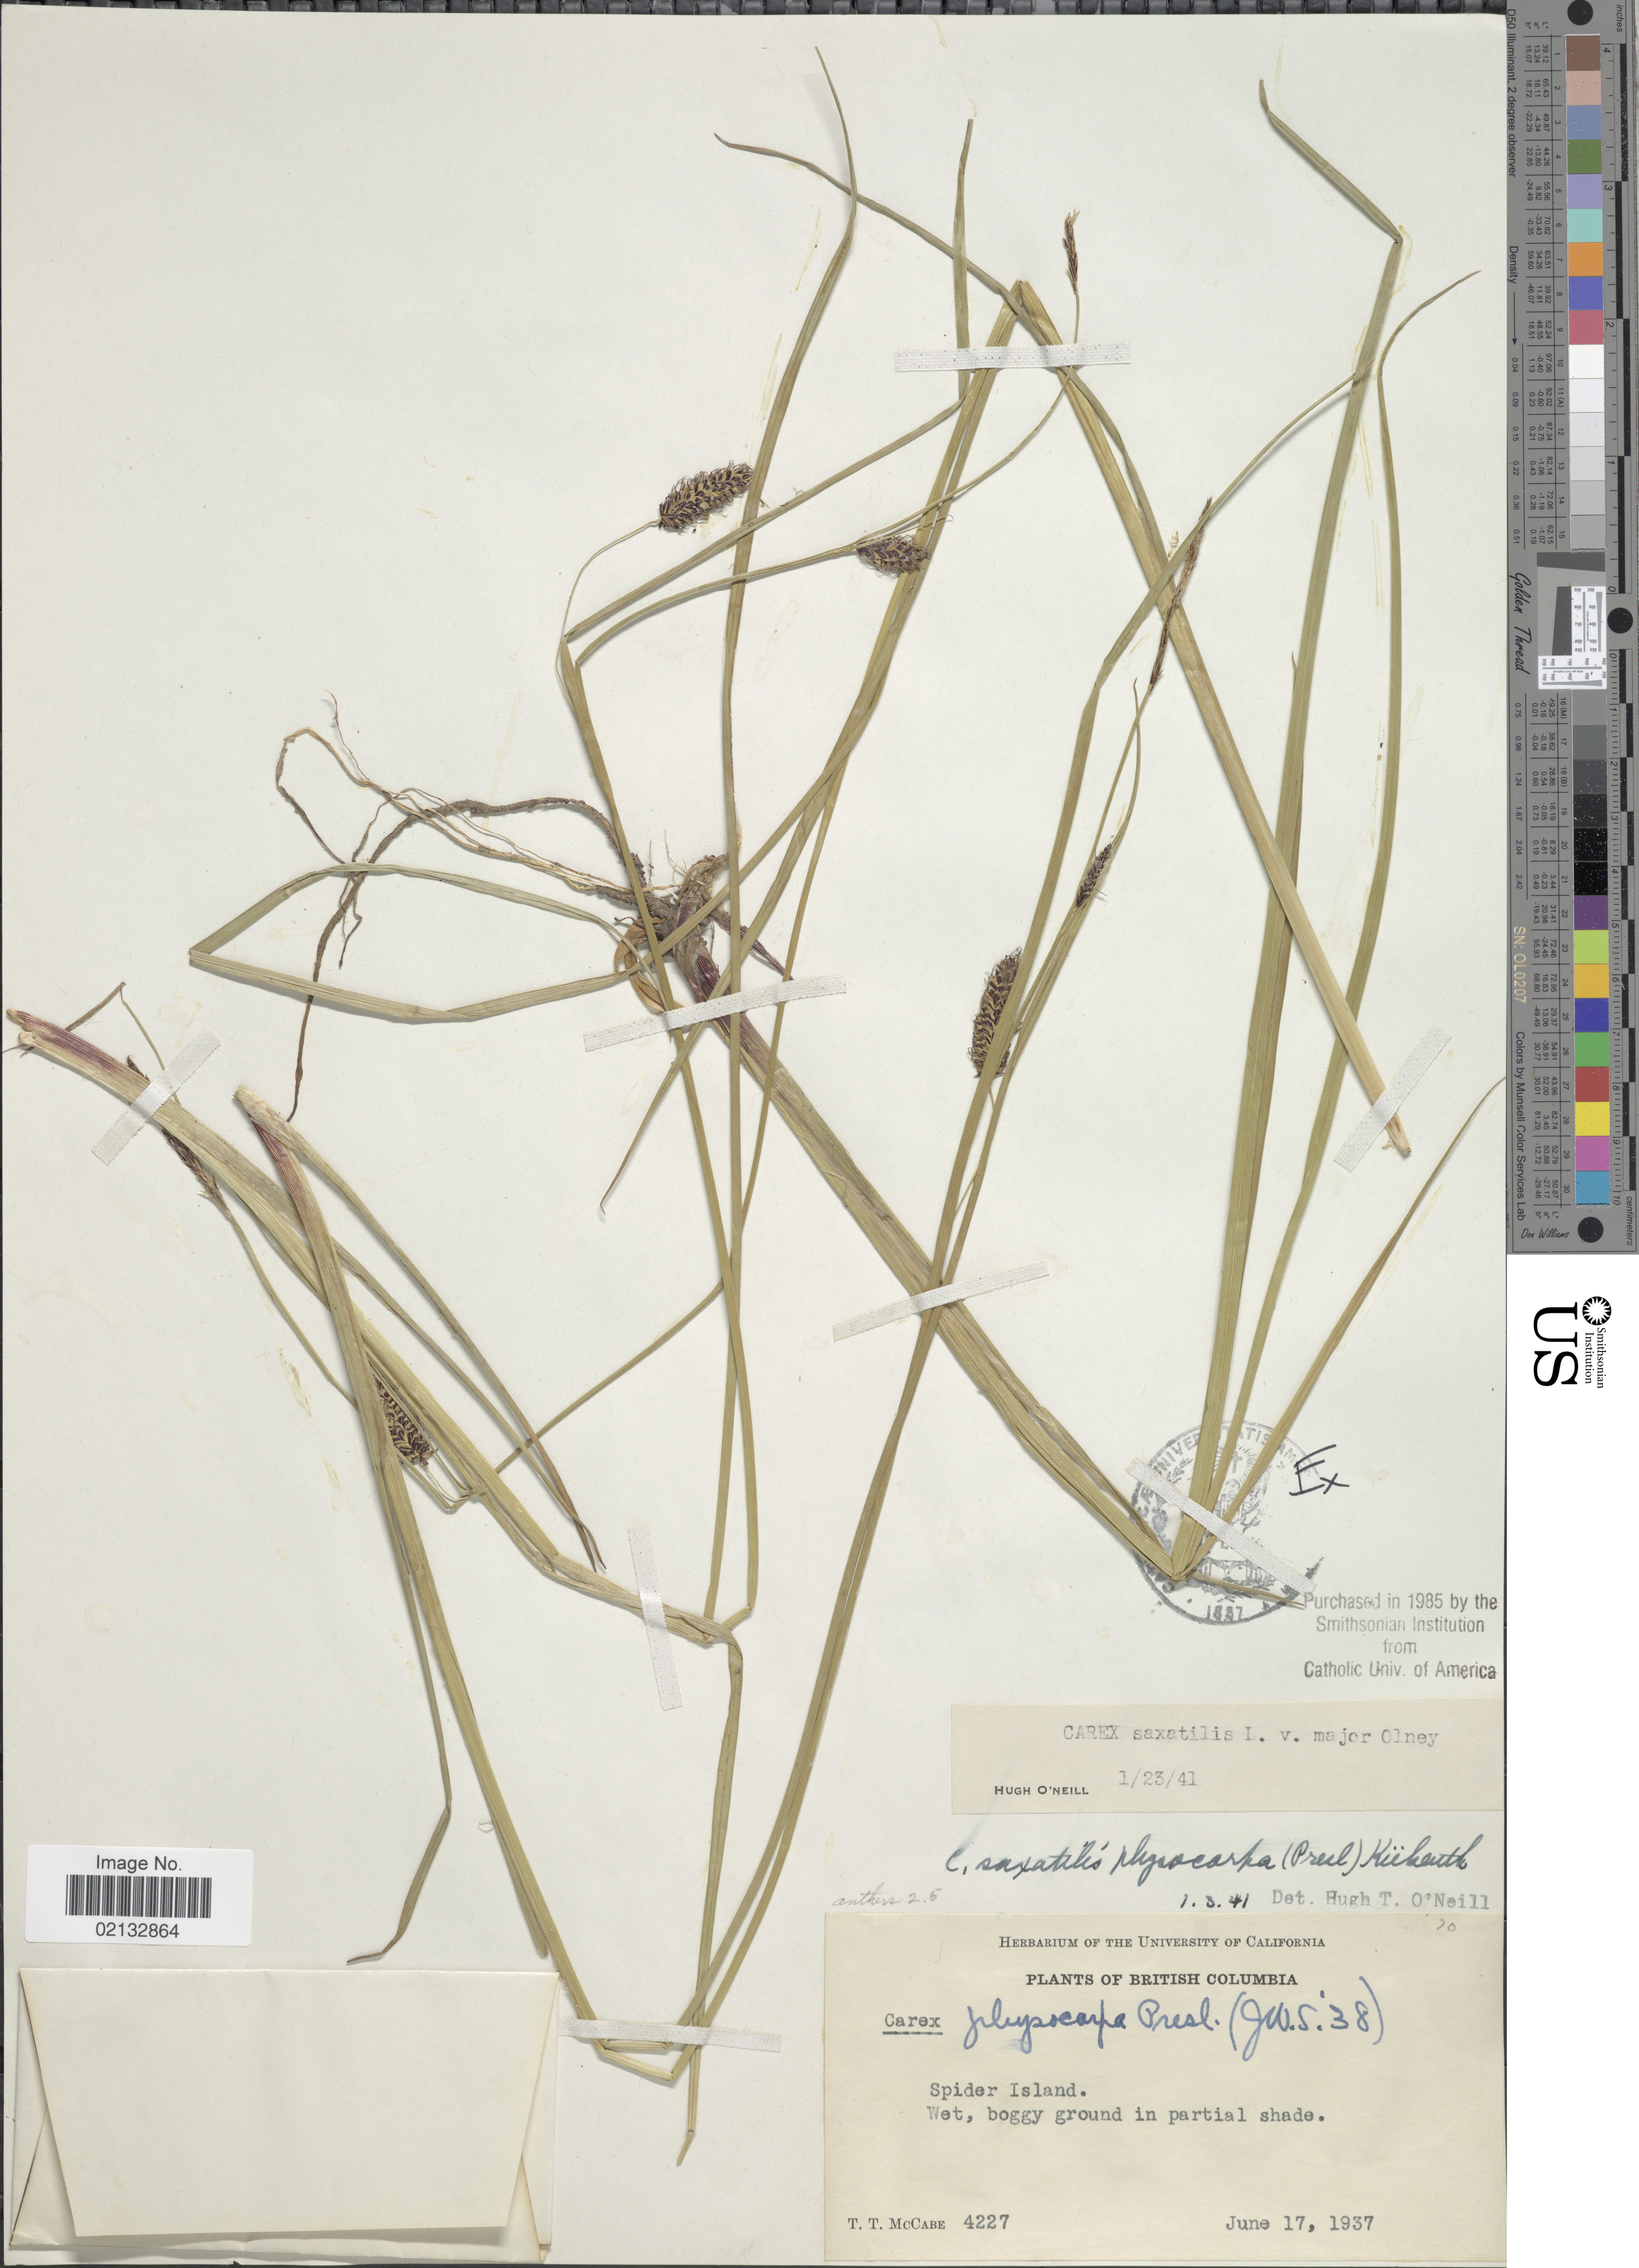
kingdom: Plantae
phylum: Tracheophyta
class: Liliopsida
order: Poales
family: Cyperaceae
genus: Carex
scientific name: Carex saxatilis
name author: L.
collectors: T. McCabe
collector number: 4227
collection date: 1937-06-17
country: Canada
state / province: British Columbia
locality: Spider Island.